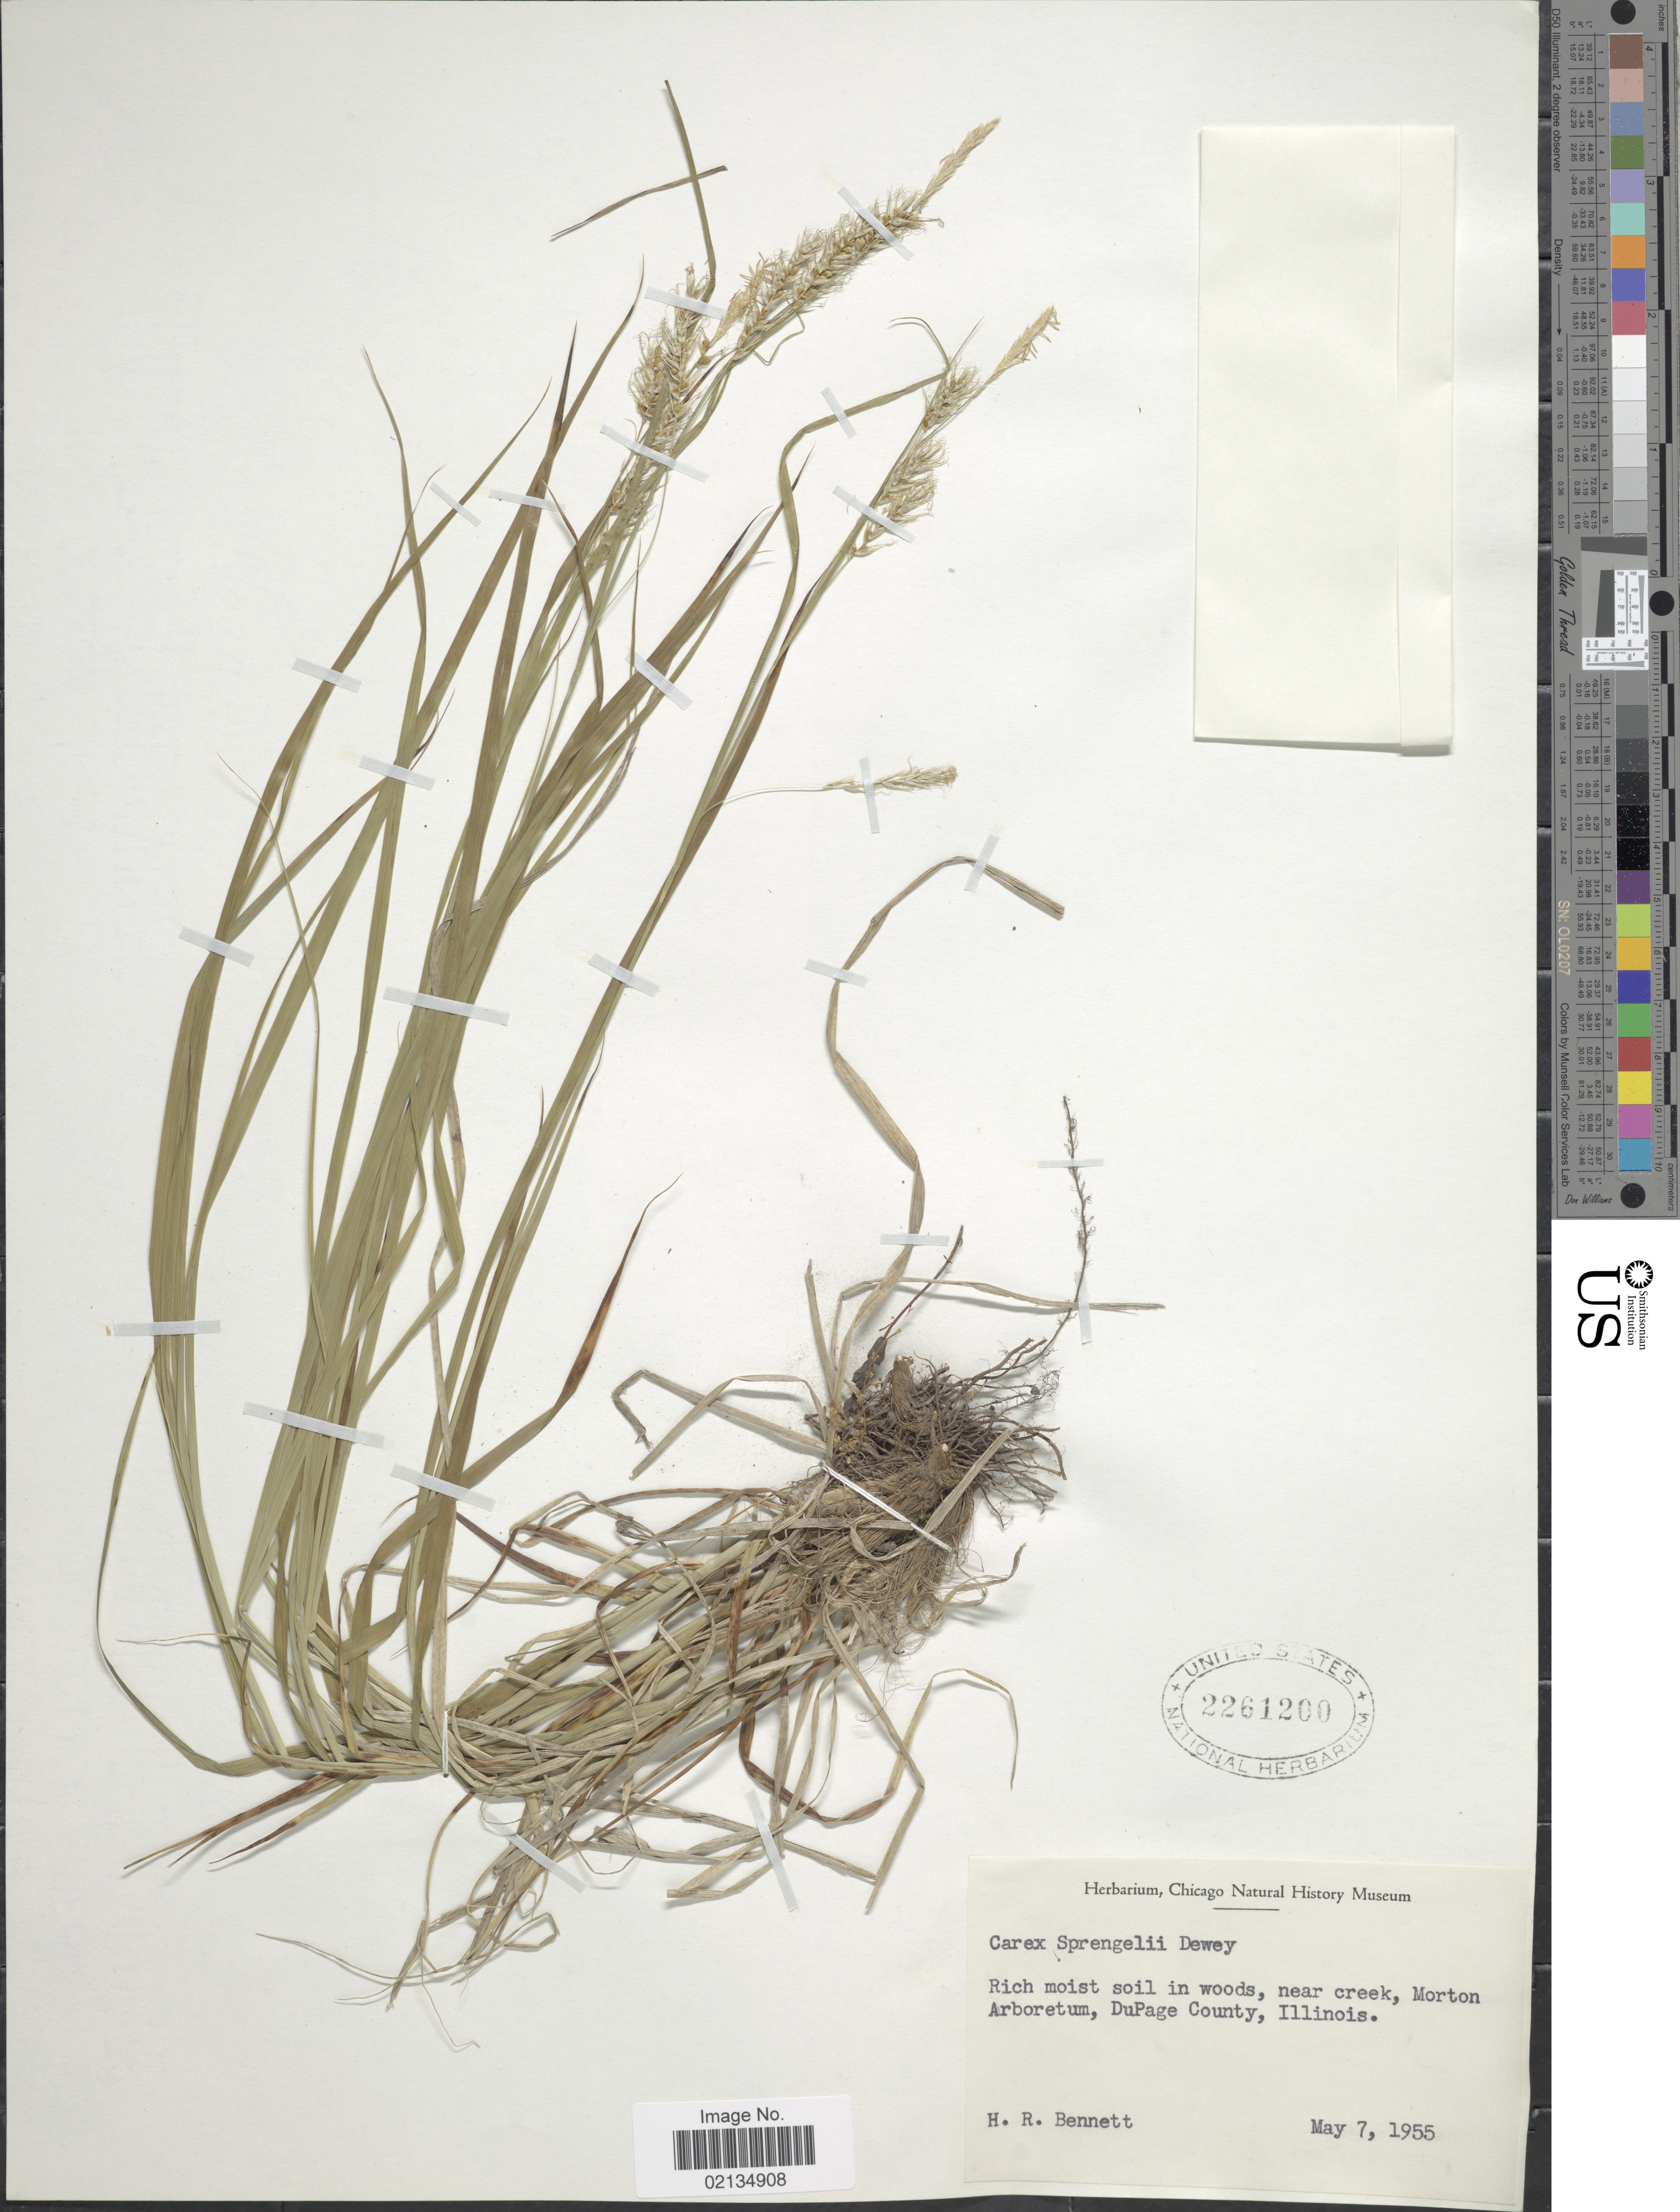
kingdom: Plantae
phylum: Tracheophyta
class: Liliopsida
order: Poales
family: Cyperaceae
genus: Carex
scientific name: Carex sprengelii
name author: Dewey ex Spreng.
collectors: H. R. Bennett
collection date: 1955-05-07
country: United States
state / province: Illinois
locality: Rich moist soil in woods, near creek, morton Arboretum, DuPage County, Illinois.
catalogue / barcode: US 2261200